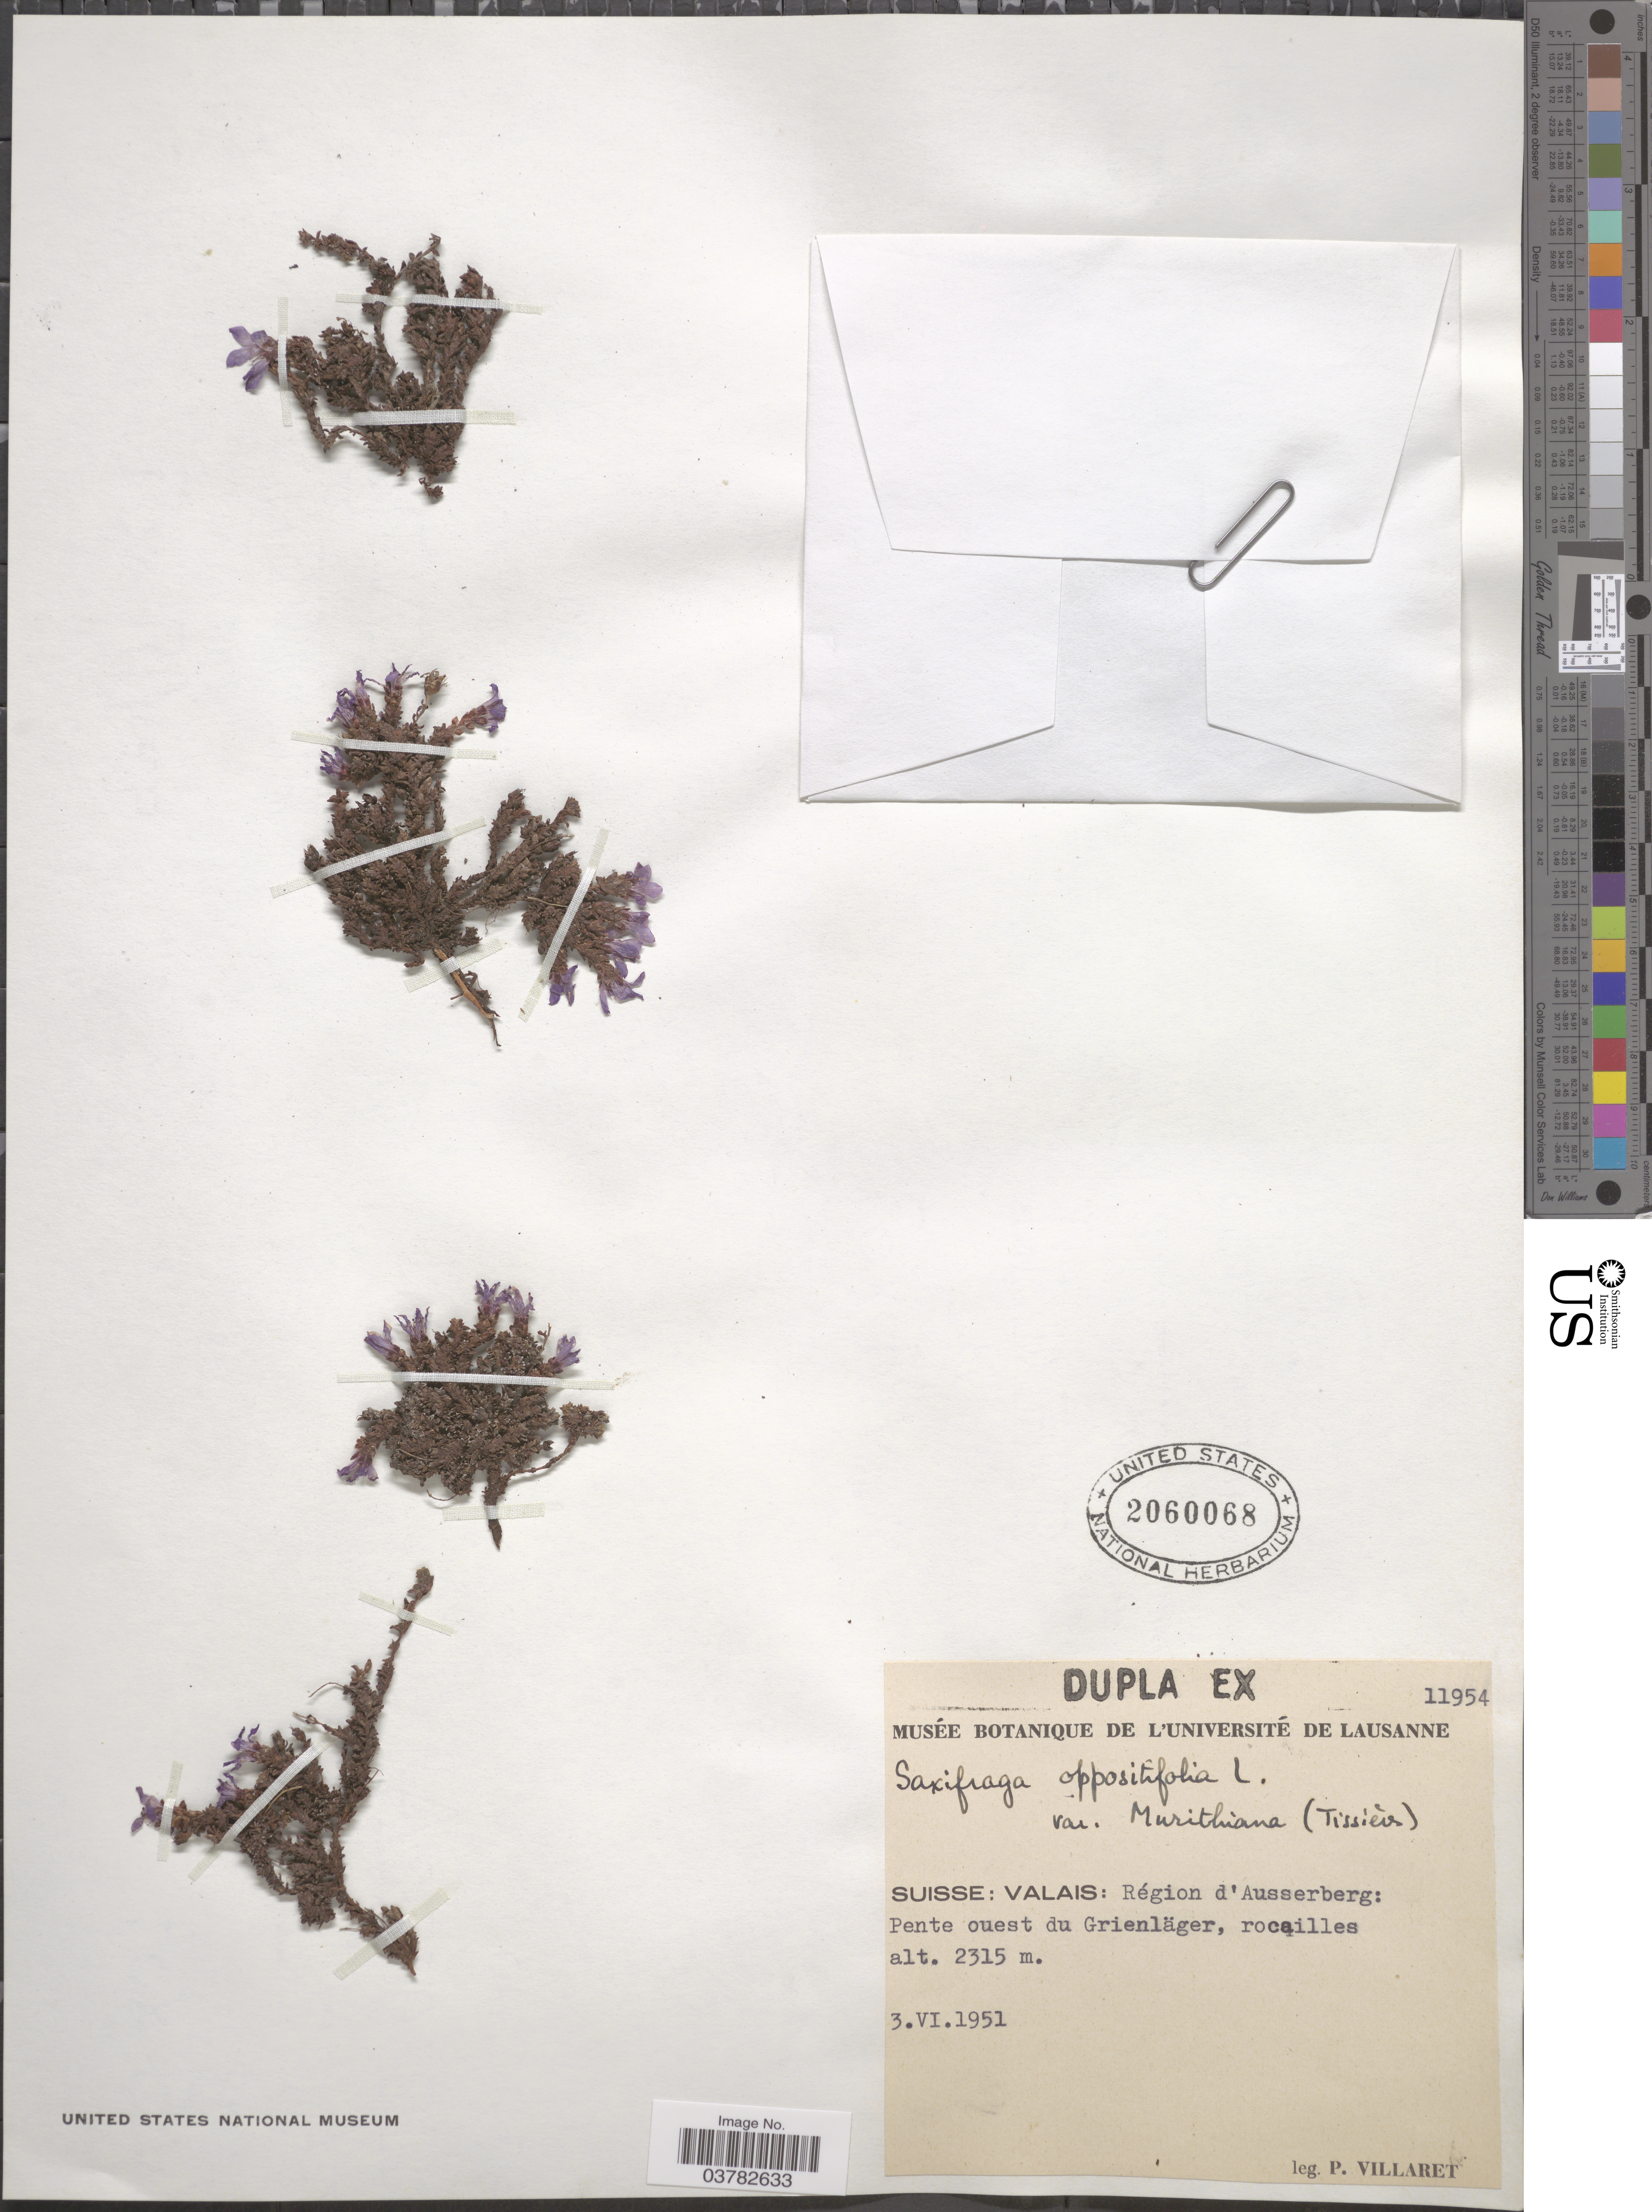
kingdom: Plantae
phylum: Tracheophyta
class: Magnoliopsida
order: Saxifragales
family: Saxifragaceae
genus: Saxifraga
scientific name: Saxifraga oppositifolia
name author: L.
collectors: P. Villaret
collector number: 11954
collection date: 1951-06-03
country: Switzerland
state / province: Valais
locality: Suisse: Région d'Ausserberg: Pente ouest du Grienläger.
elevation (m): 2315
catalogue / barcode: US 2060068